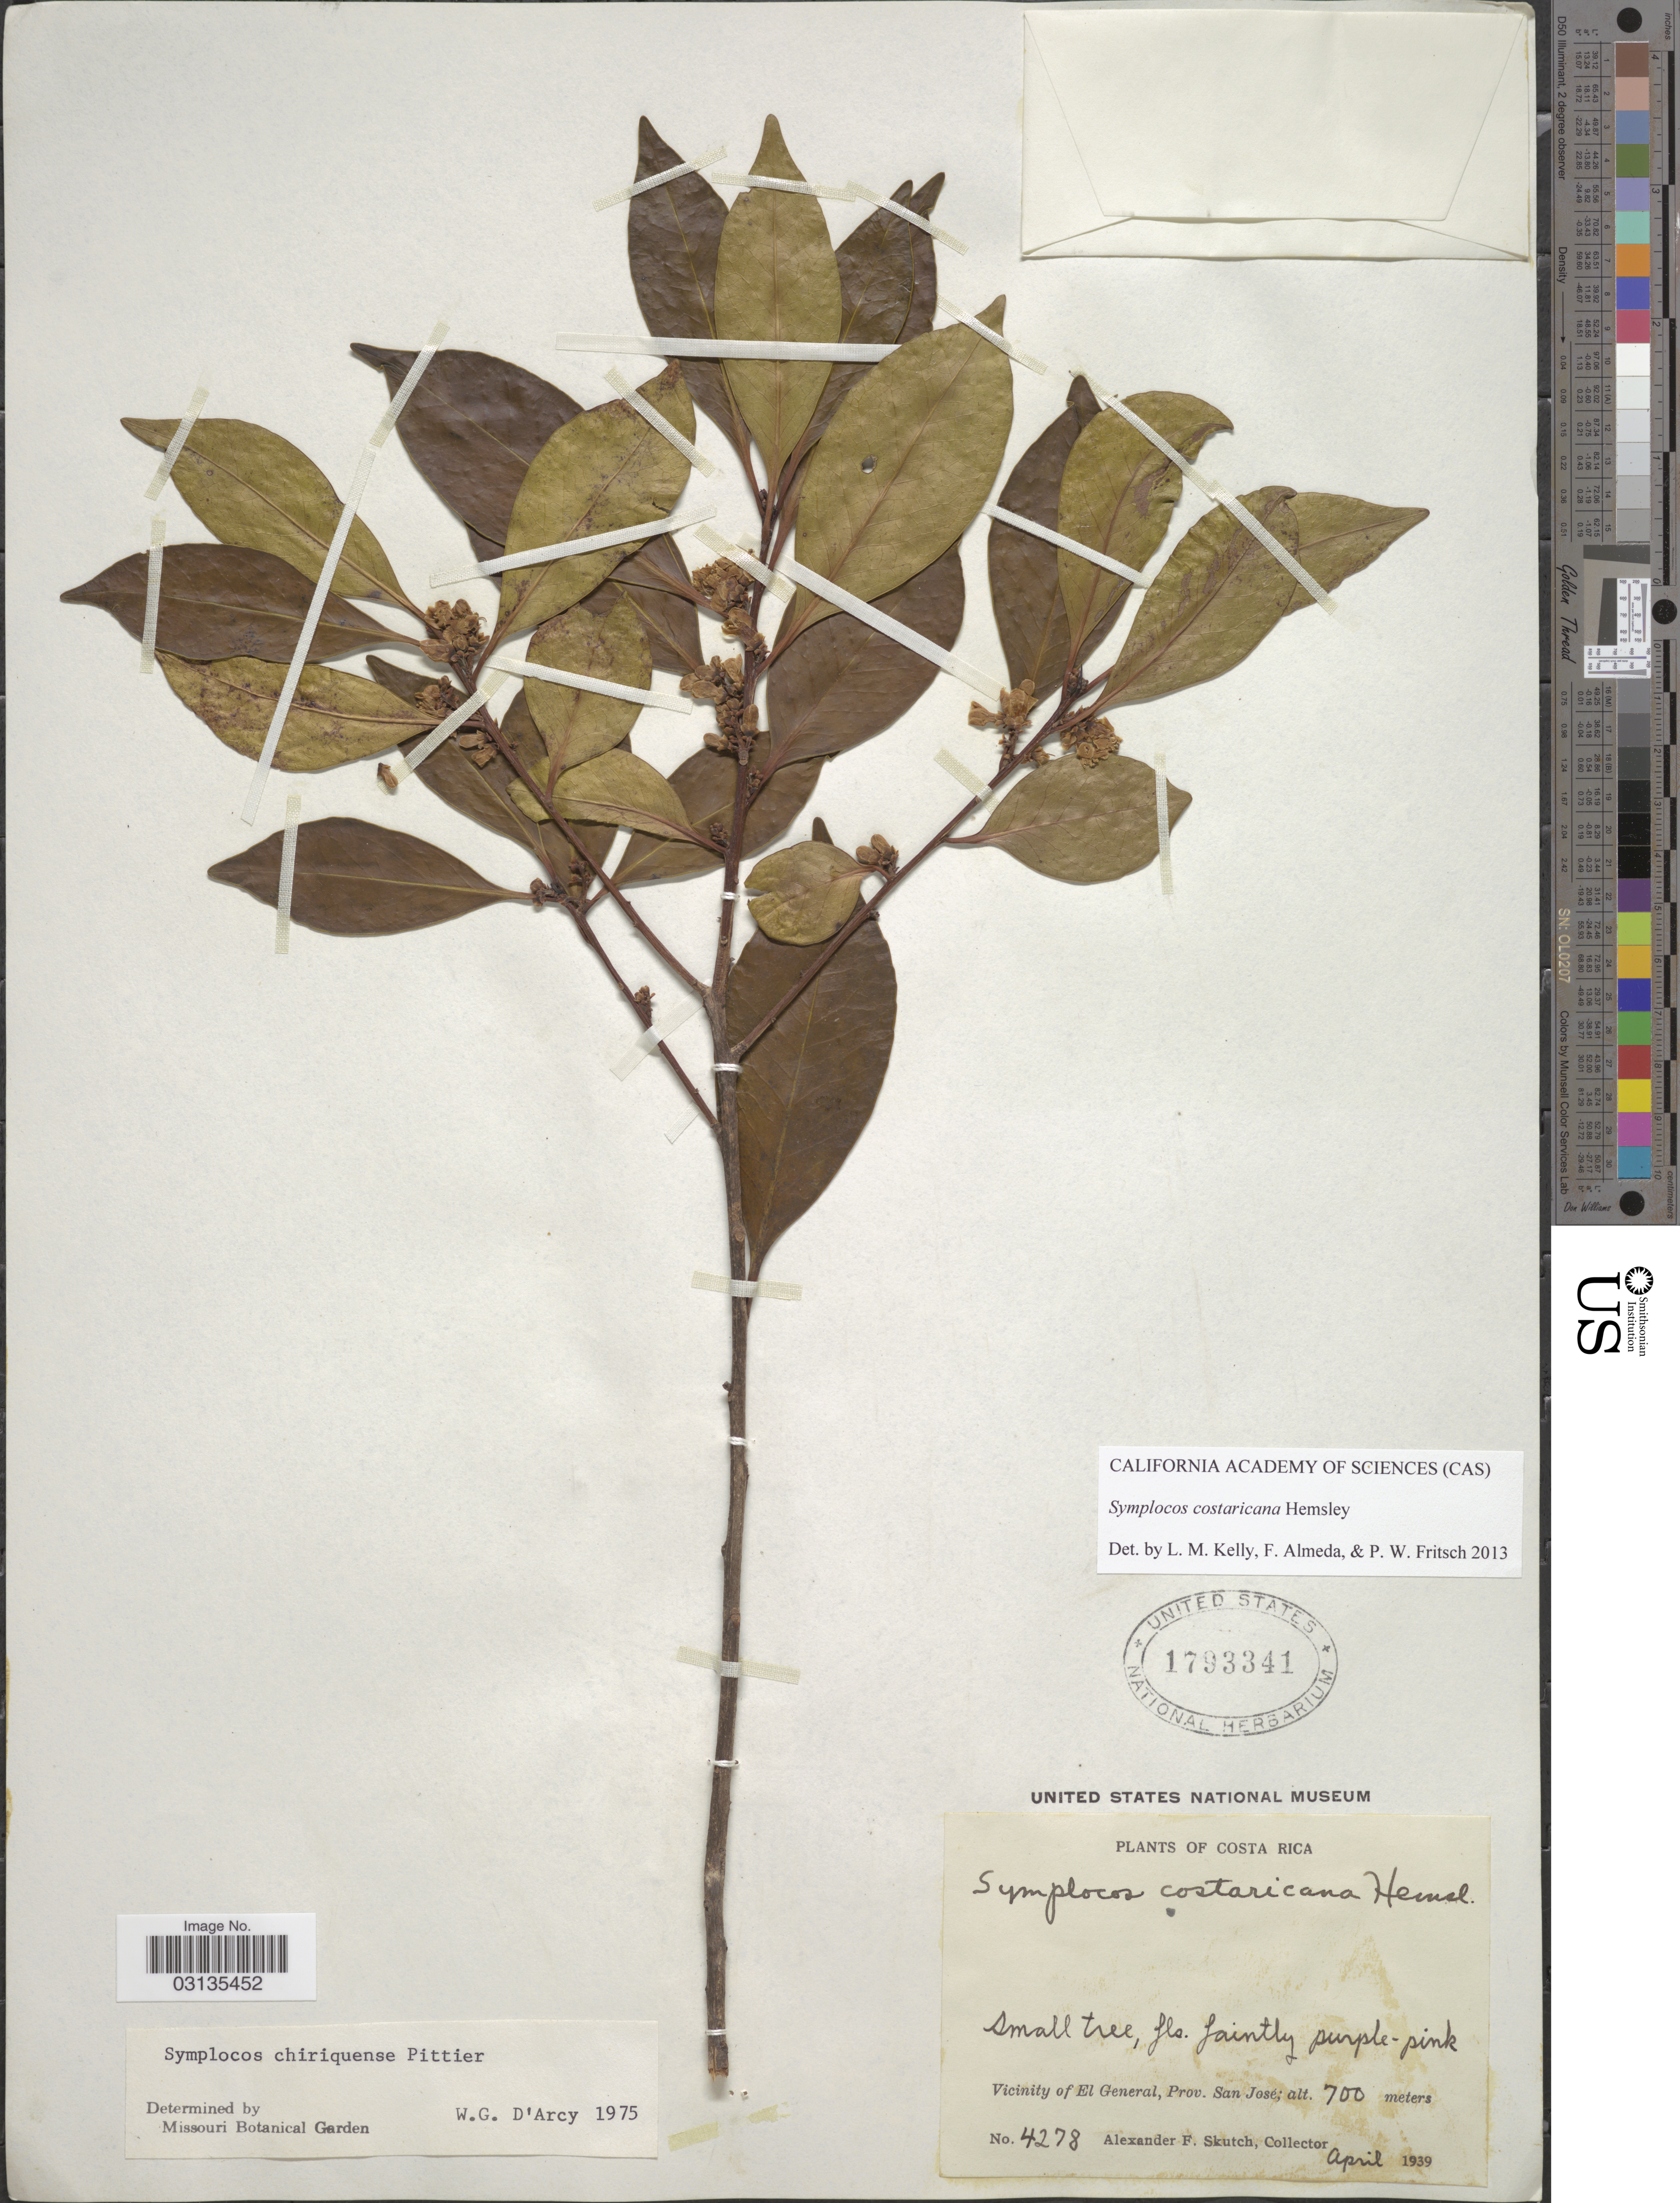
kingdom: Plantae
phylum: Tracheophyta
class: Magnoliopsida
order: Ericales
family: Symplocaceae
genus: Symplocos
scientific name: Symplocos costaricana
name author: Hemsl.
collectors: A. F. Skutch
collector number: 4278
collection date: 1939-04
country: Costa Rica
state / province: San José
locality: Vicinity of El General.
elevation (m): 700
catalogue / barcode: US 1793341